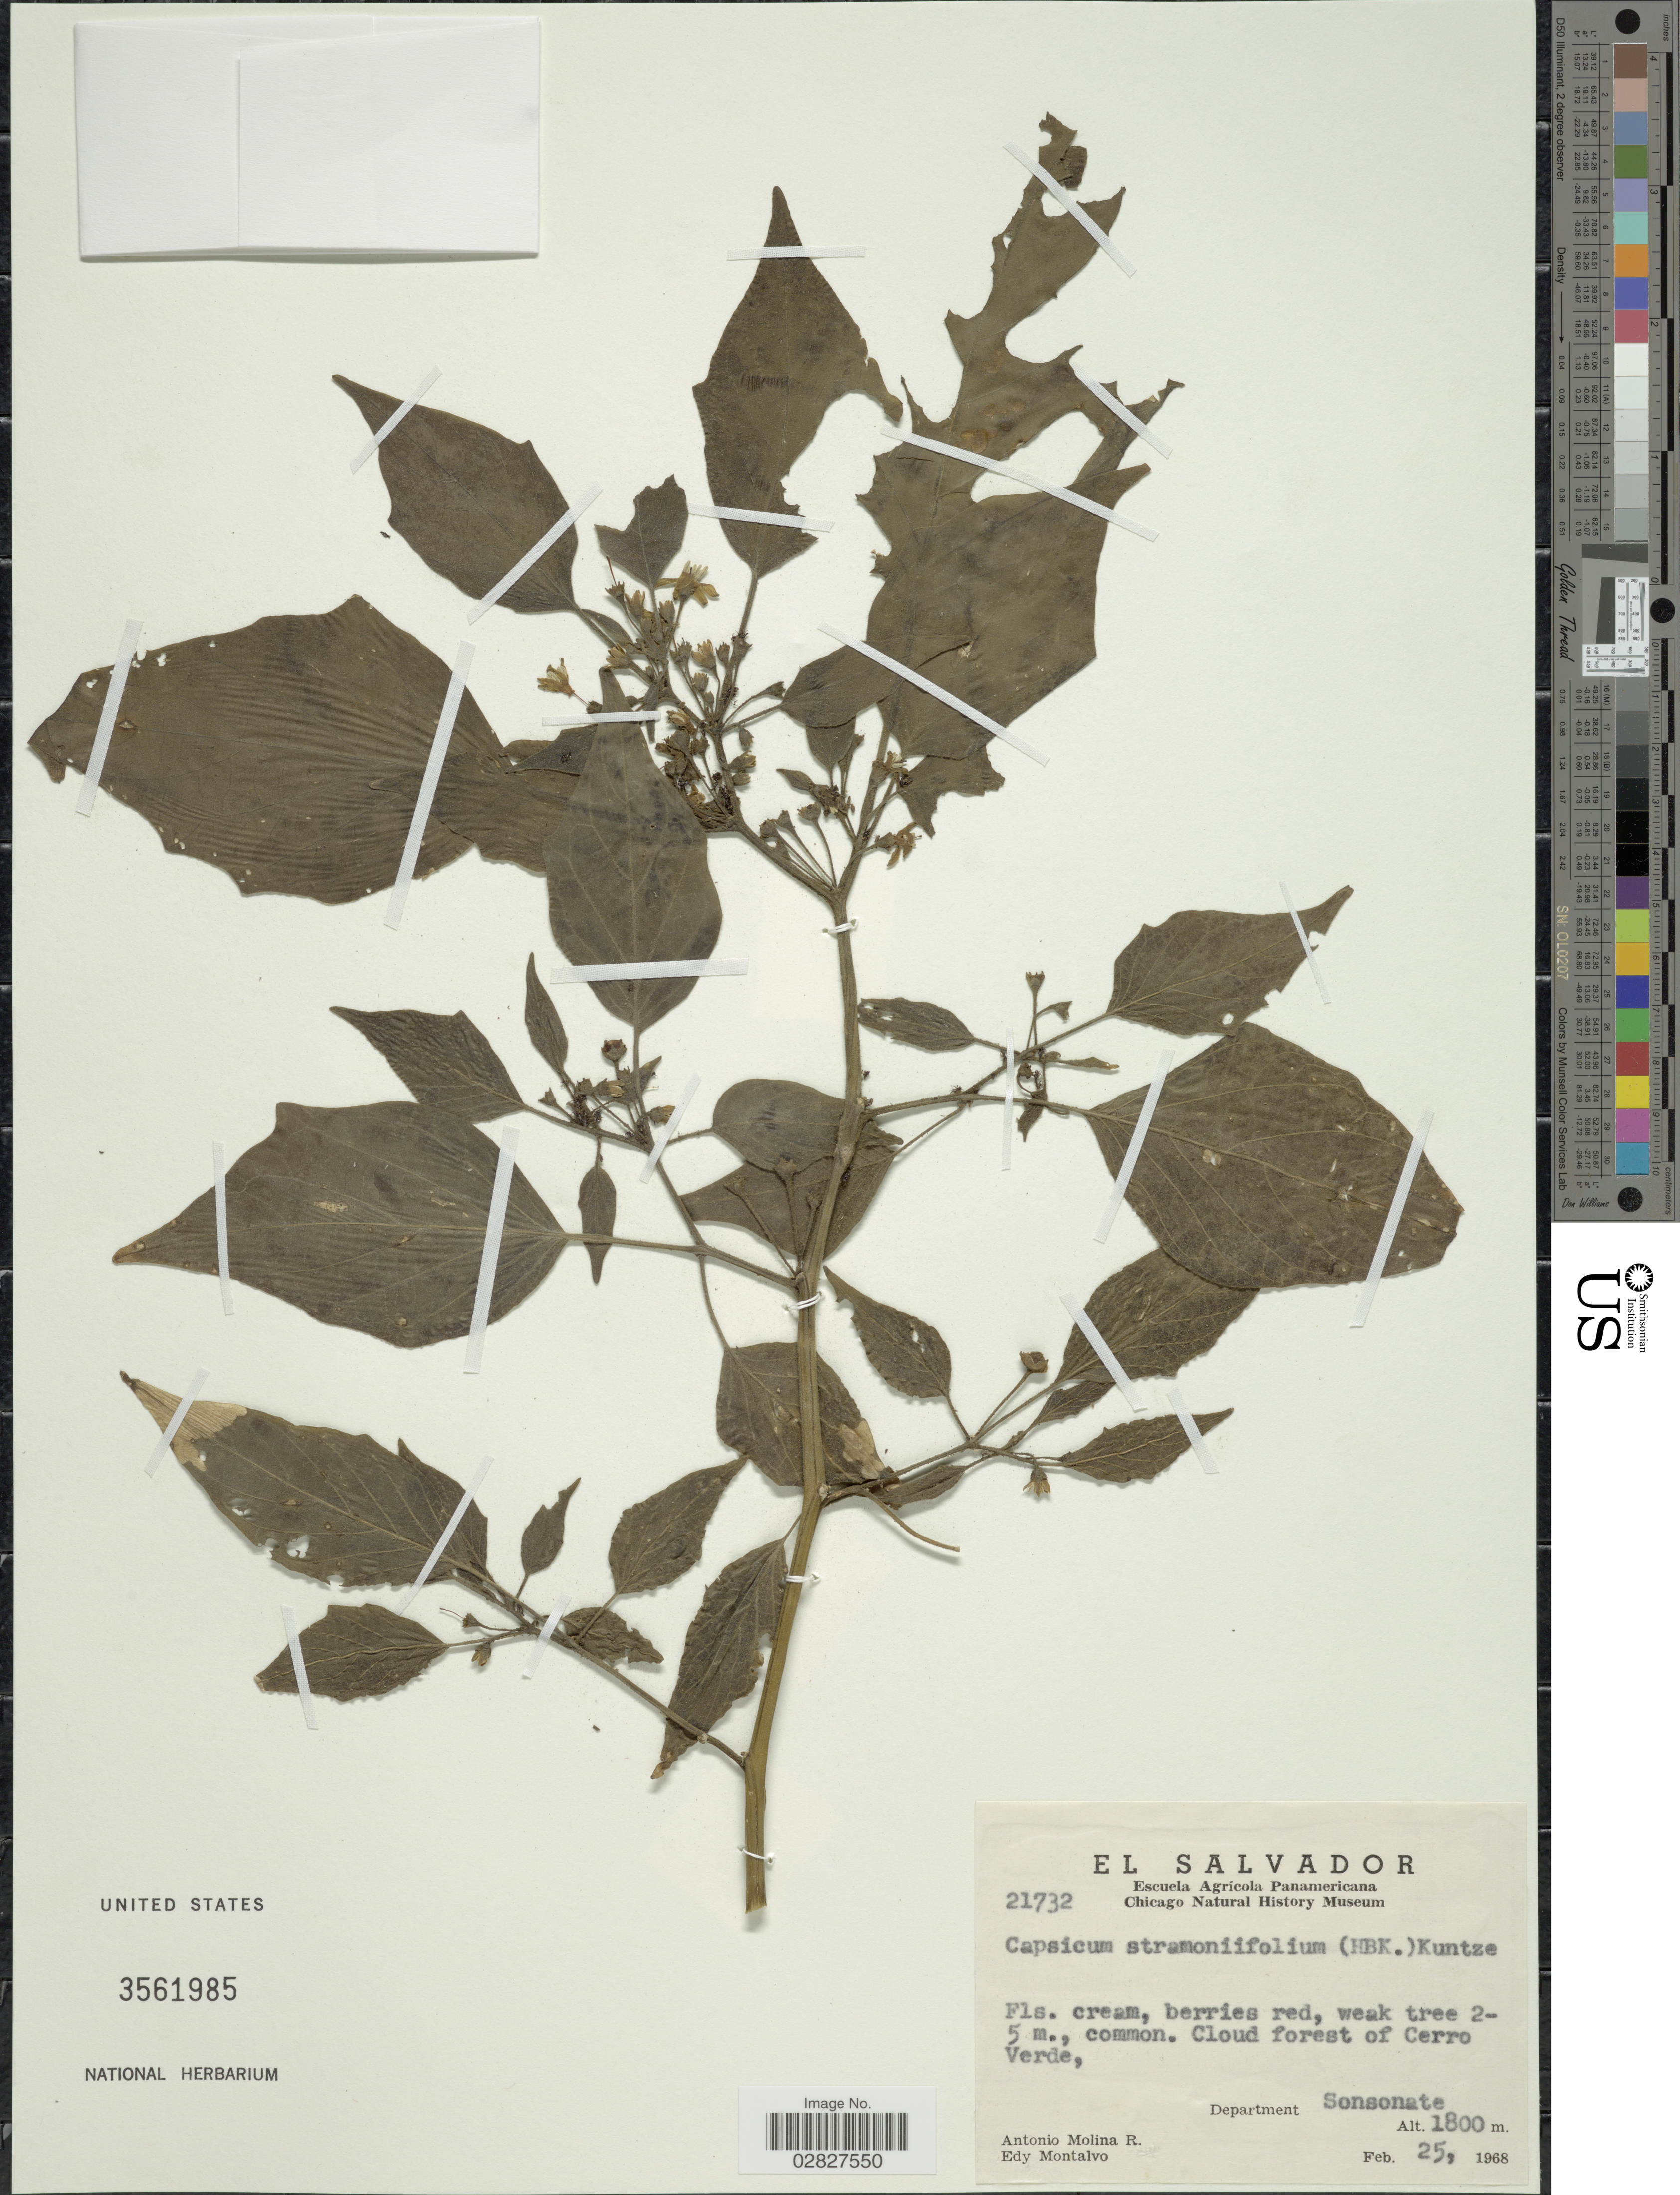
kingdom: Plantae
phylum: Tracheophyta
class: Magnoliopsida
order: Solanales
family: Solanaceae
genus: Witheringia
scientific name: Witheringia stramonifolia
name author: Kunth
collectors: A. Molina R. & E. A. Montalvo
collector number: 21732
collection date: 1968-02-25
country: El Salvador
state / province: Sonsonate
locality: Cloud forest of Cerro Verde, Department Sonsonate.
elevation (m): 1800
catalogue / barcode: US 3561985